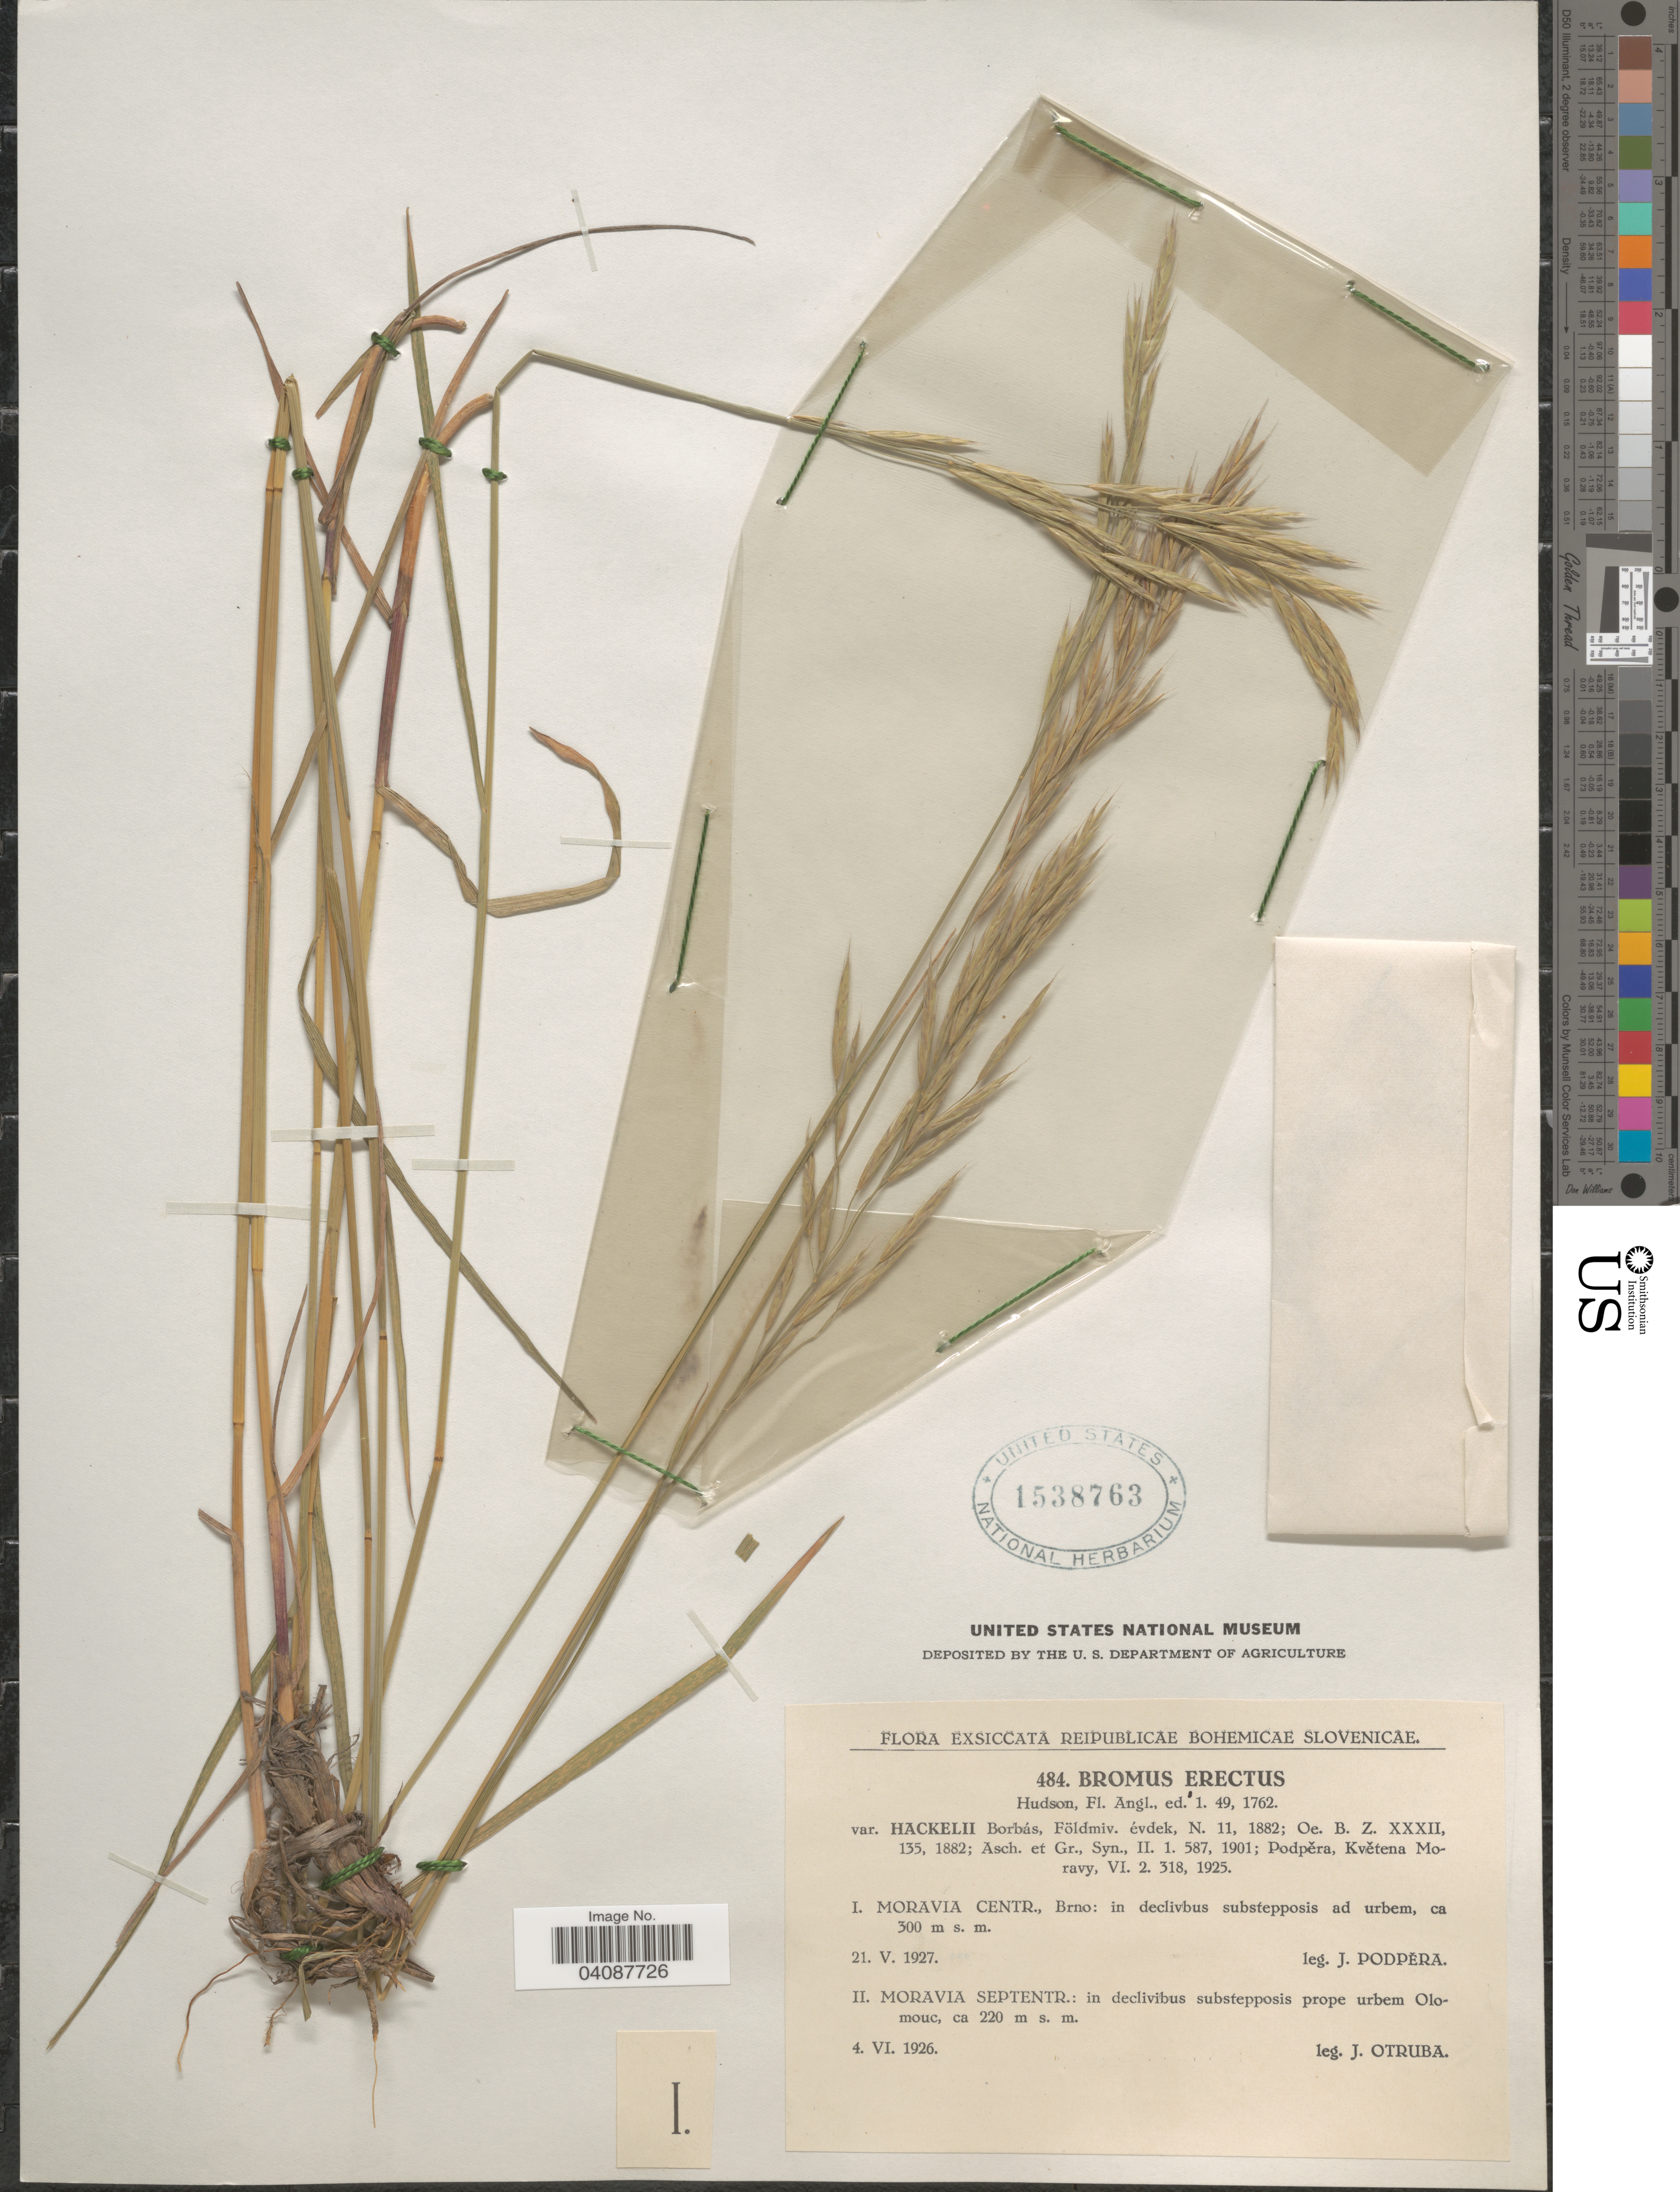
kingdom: Plantae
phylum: Tracheophyta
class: Liliopsida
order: Poales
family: Poaceae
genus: Bromus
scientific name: Bromus erectus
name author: Huds.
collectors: J. Podpera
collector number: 484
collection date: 1927-05-21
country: Czechia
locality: Reipublicae Bohemicae Slovenicae. Moravia Centr., Brno: in declivibus substepposis ad urbem.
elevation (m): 300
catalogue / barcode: US 1538763